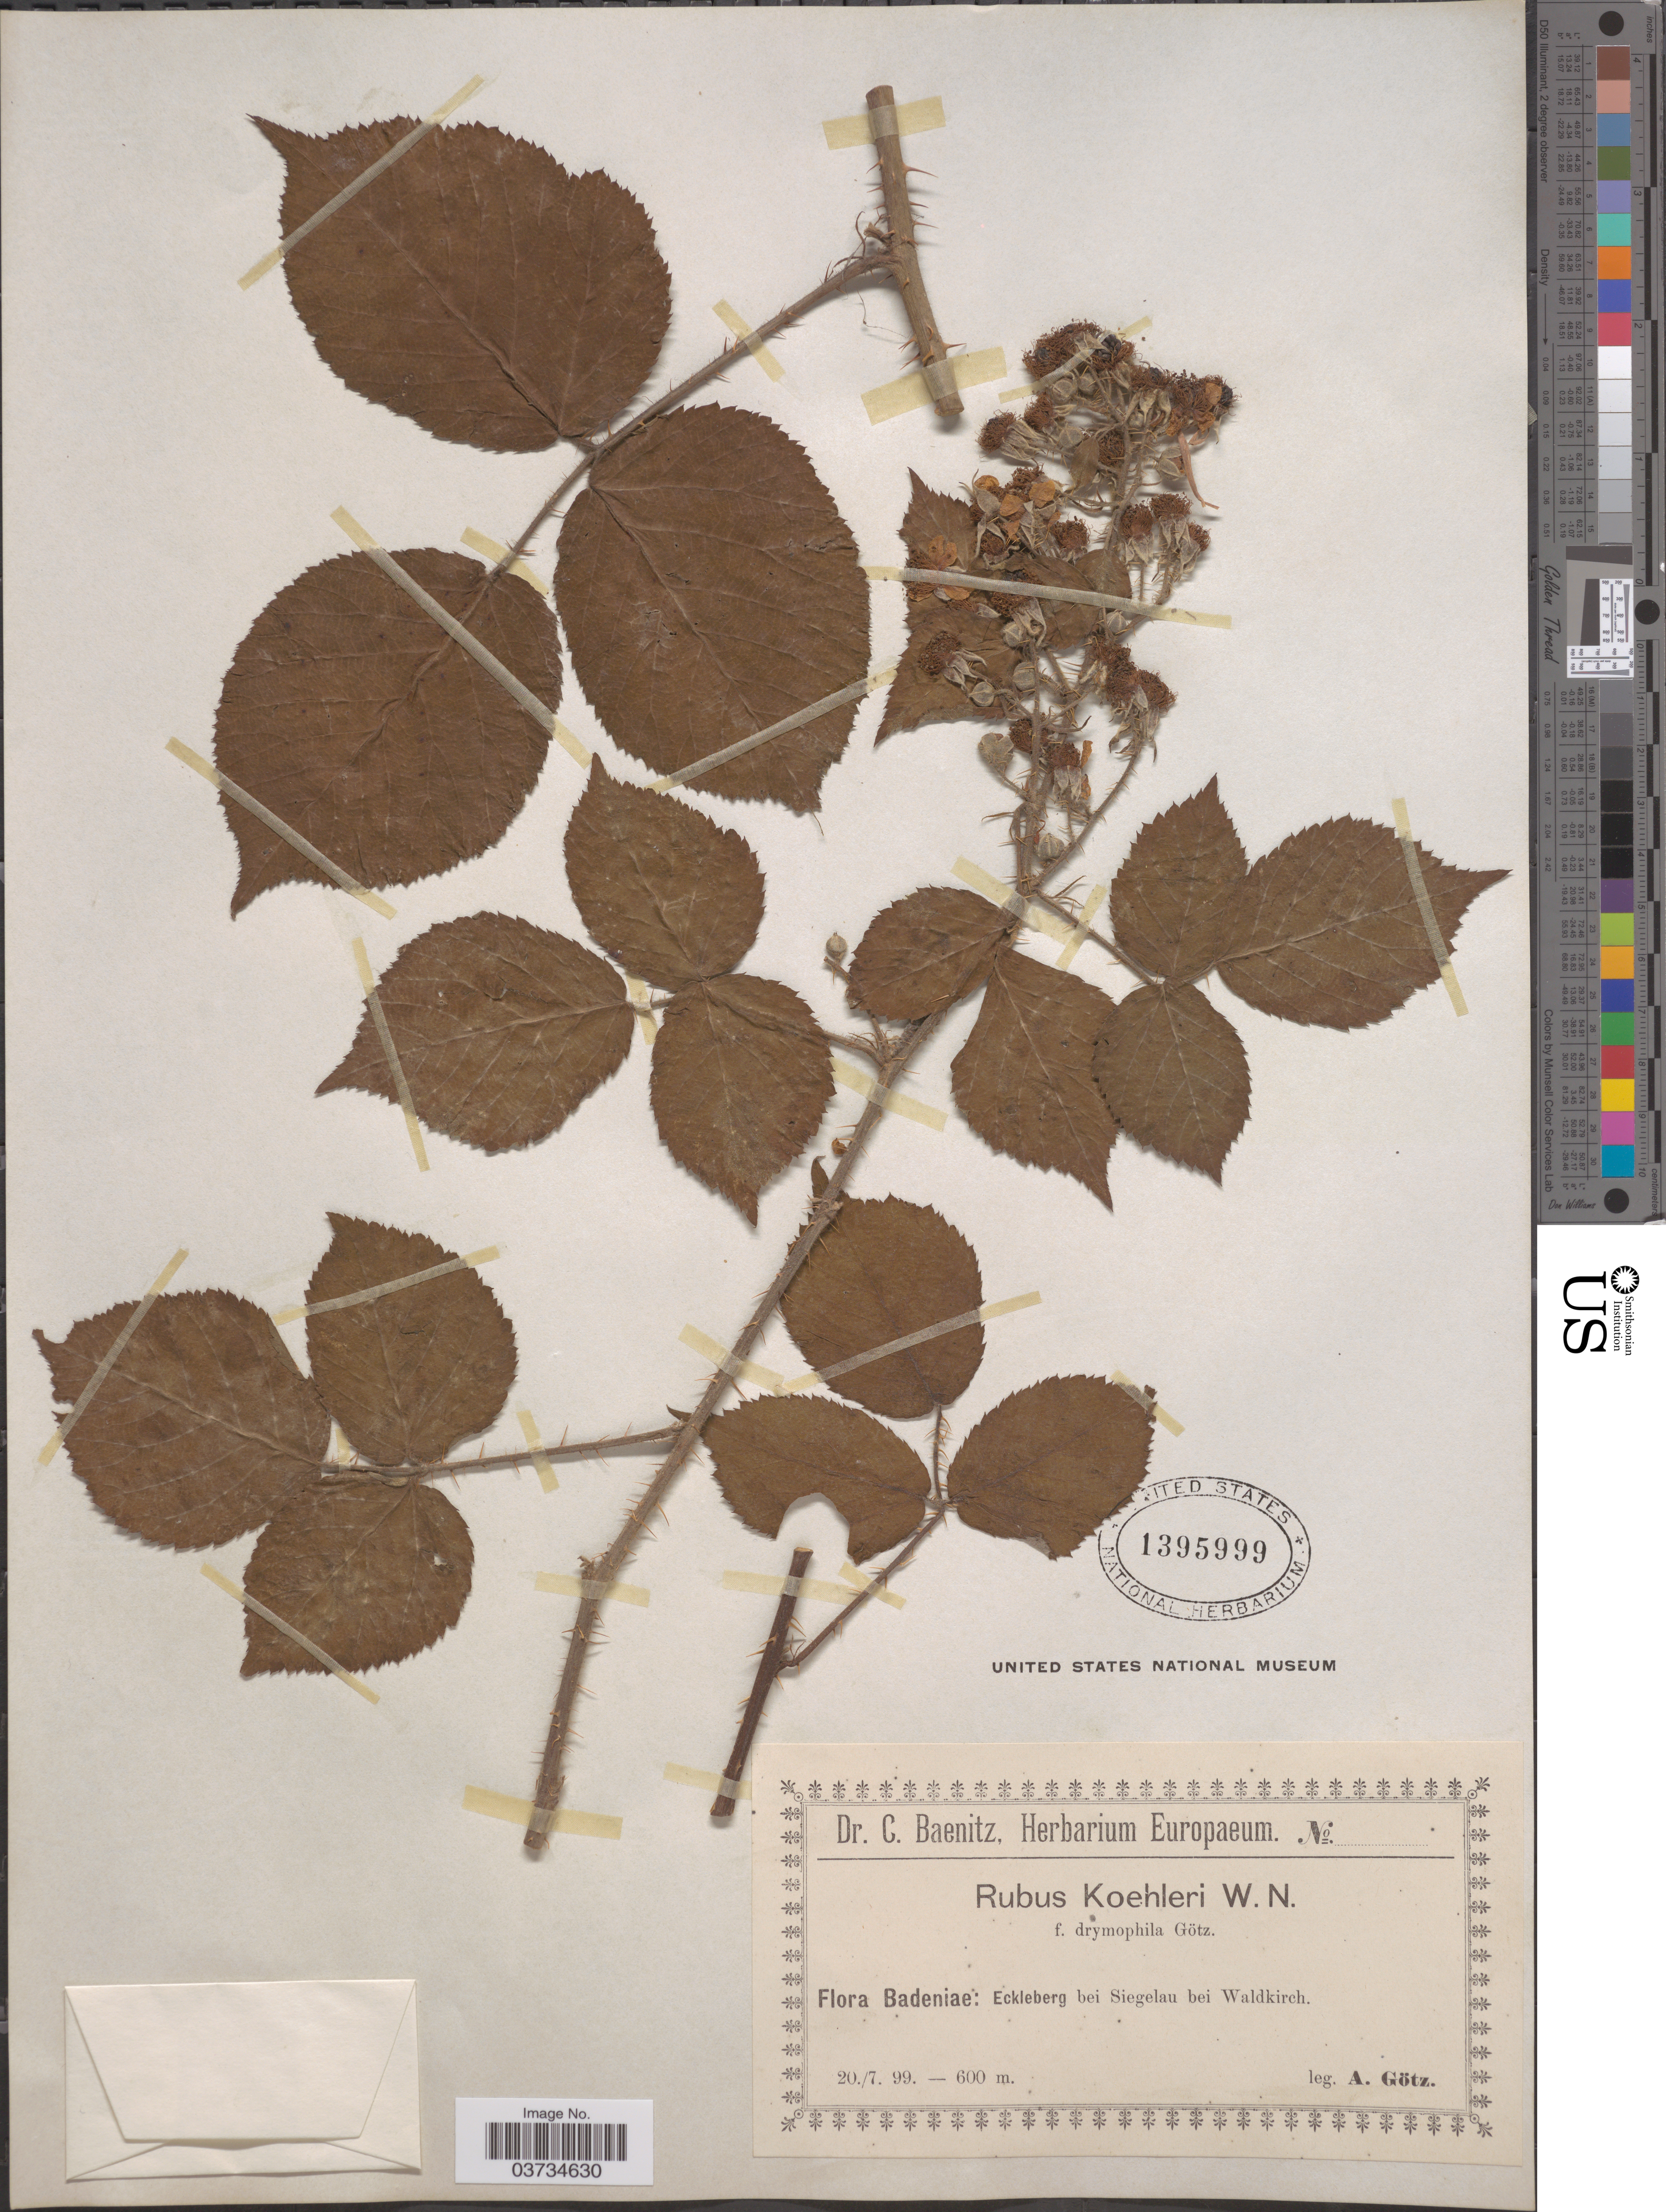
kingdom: Plantae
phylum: Tracheophyta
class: Magnoliopsida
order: Rosales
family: Rosaceae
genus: Rubus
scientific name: Rubus koehleri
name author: Weihe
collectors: A. Götz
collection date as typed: Transcribed d/m/y: 20/7/99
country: Germany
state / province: Baden-Württemberg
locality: Badeniae: Eckleberg bei Siegelau bei Waldkirch.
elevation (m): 600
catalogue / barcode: US 1395999